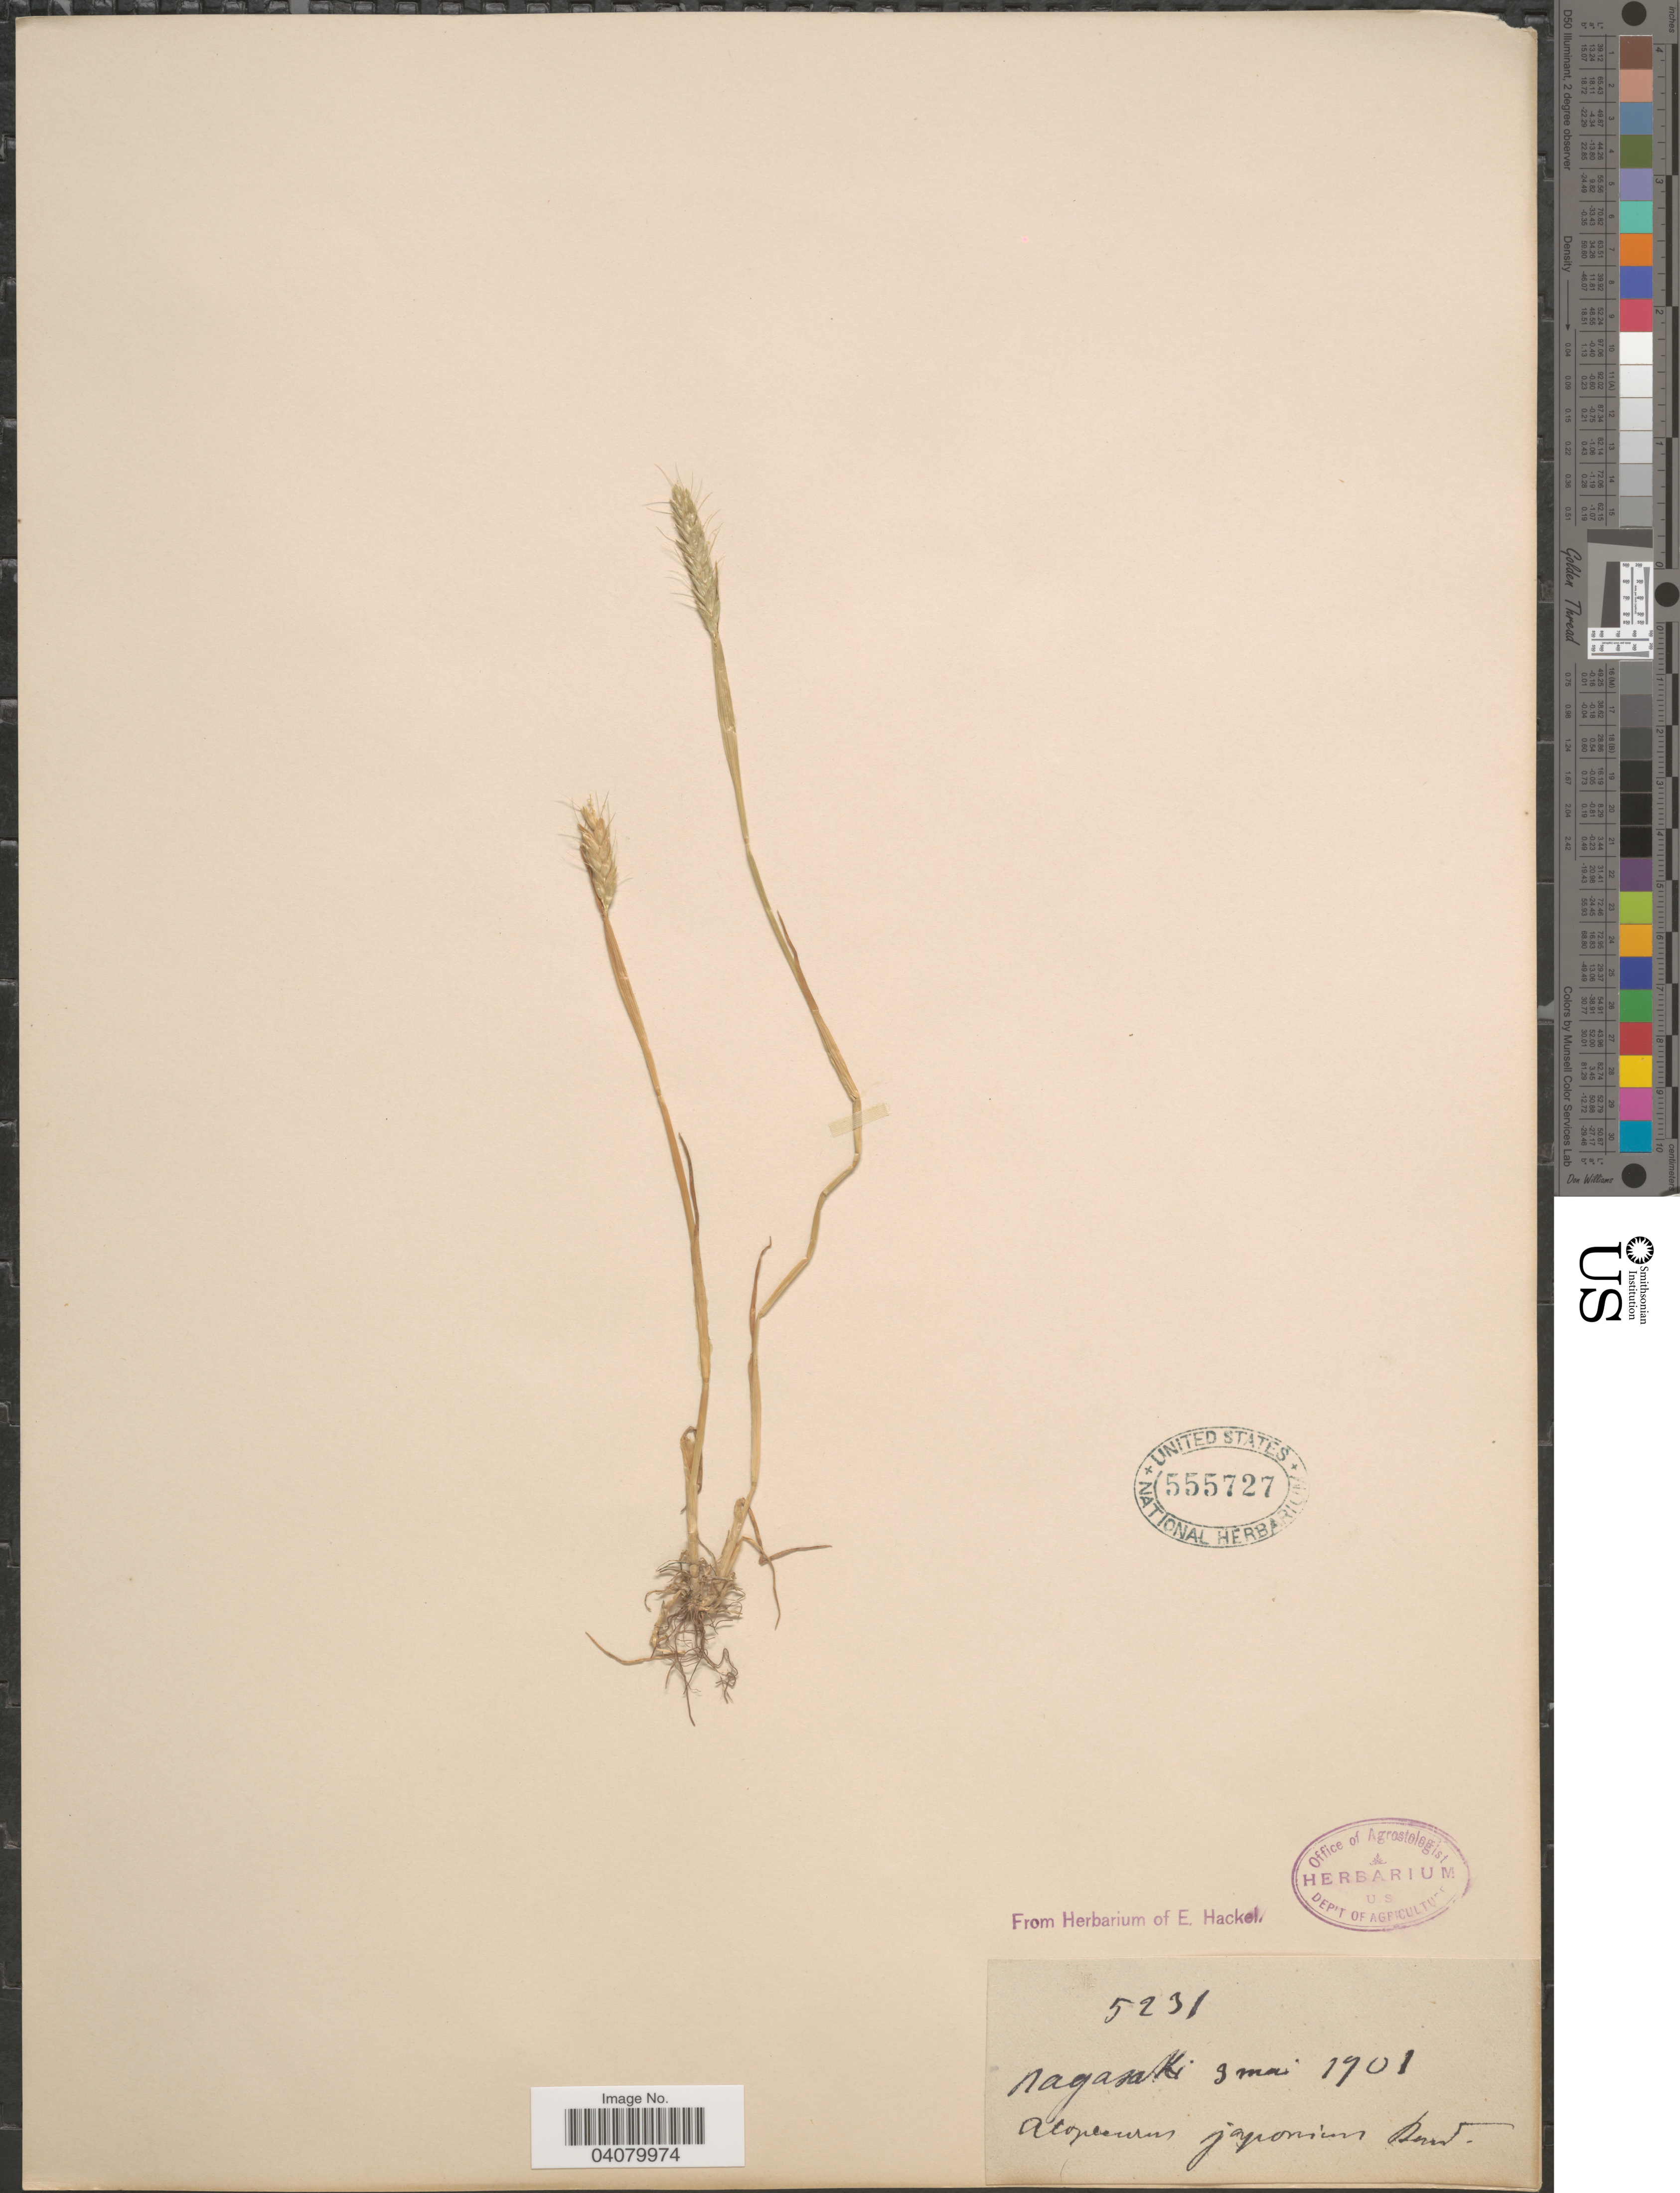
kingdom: Plantae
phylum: Tracheophyta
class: Liliopsida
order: Poales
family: Poaceae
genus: Alopecurus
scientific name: Alopecurus japonicus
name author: Steud.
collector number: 5231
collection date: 1901-05-03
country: Japan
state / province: Nagasaki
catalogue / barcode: US 555727